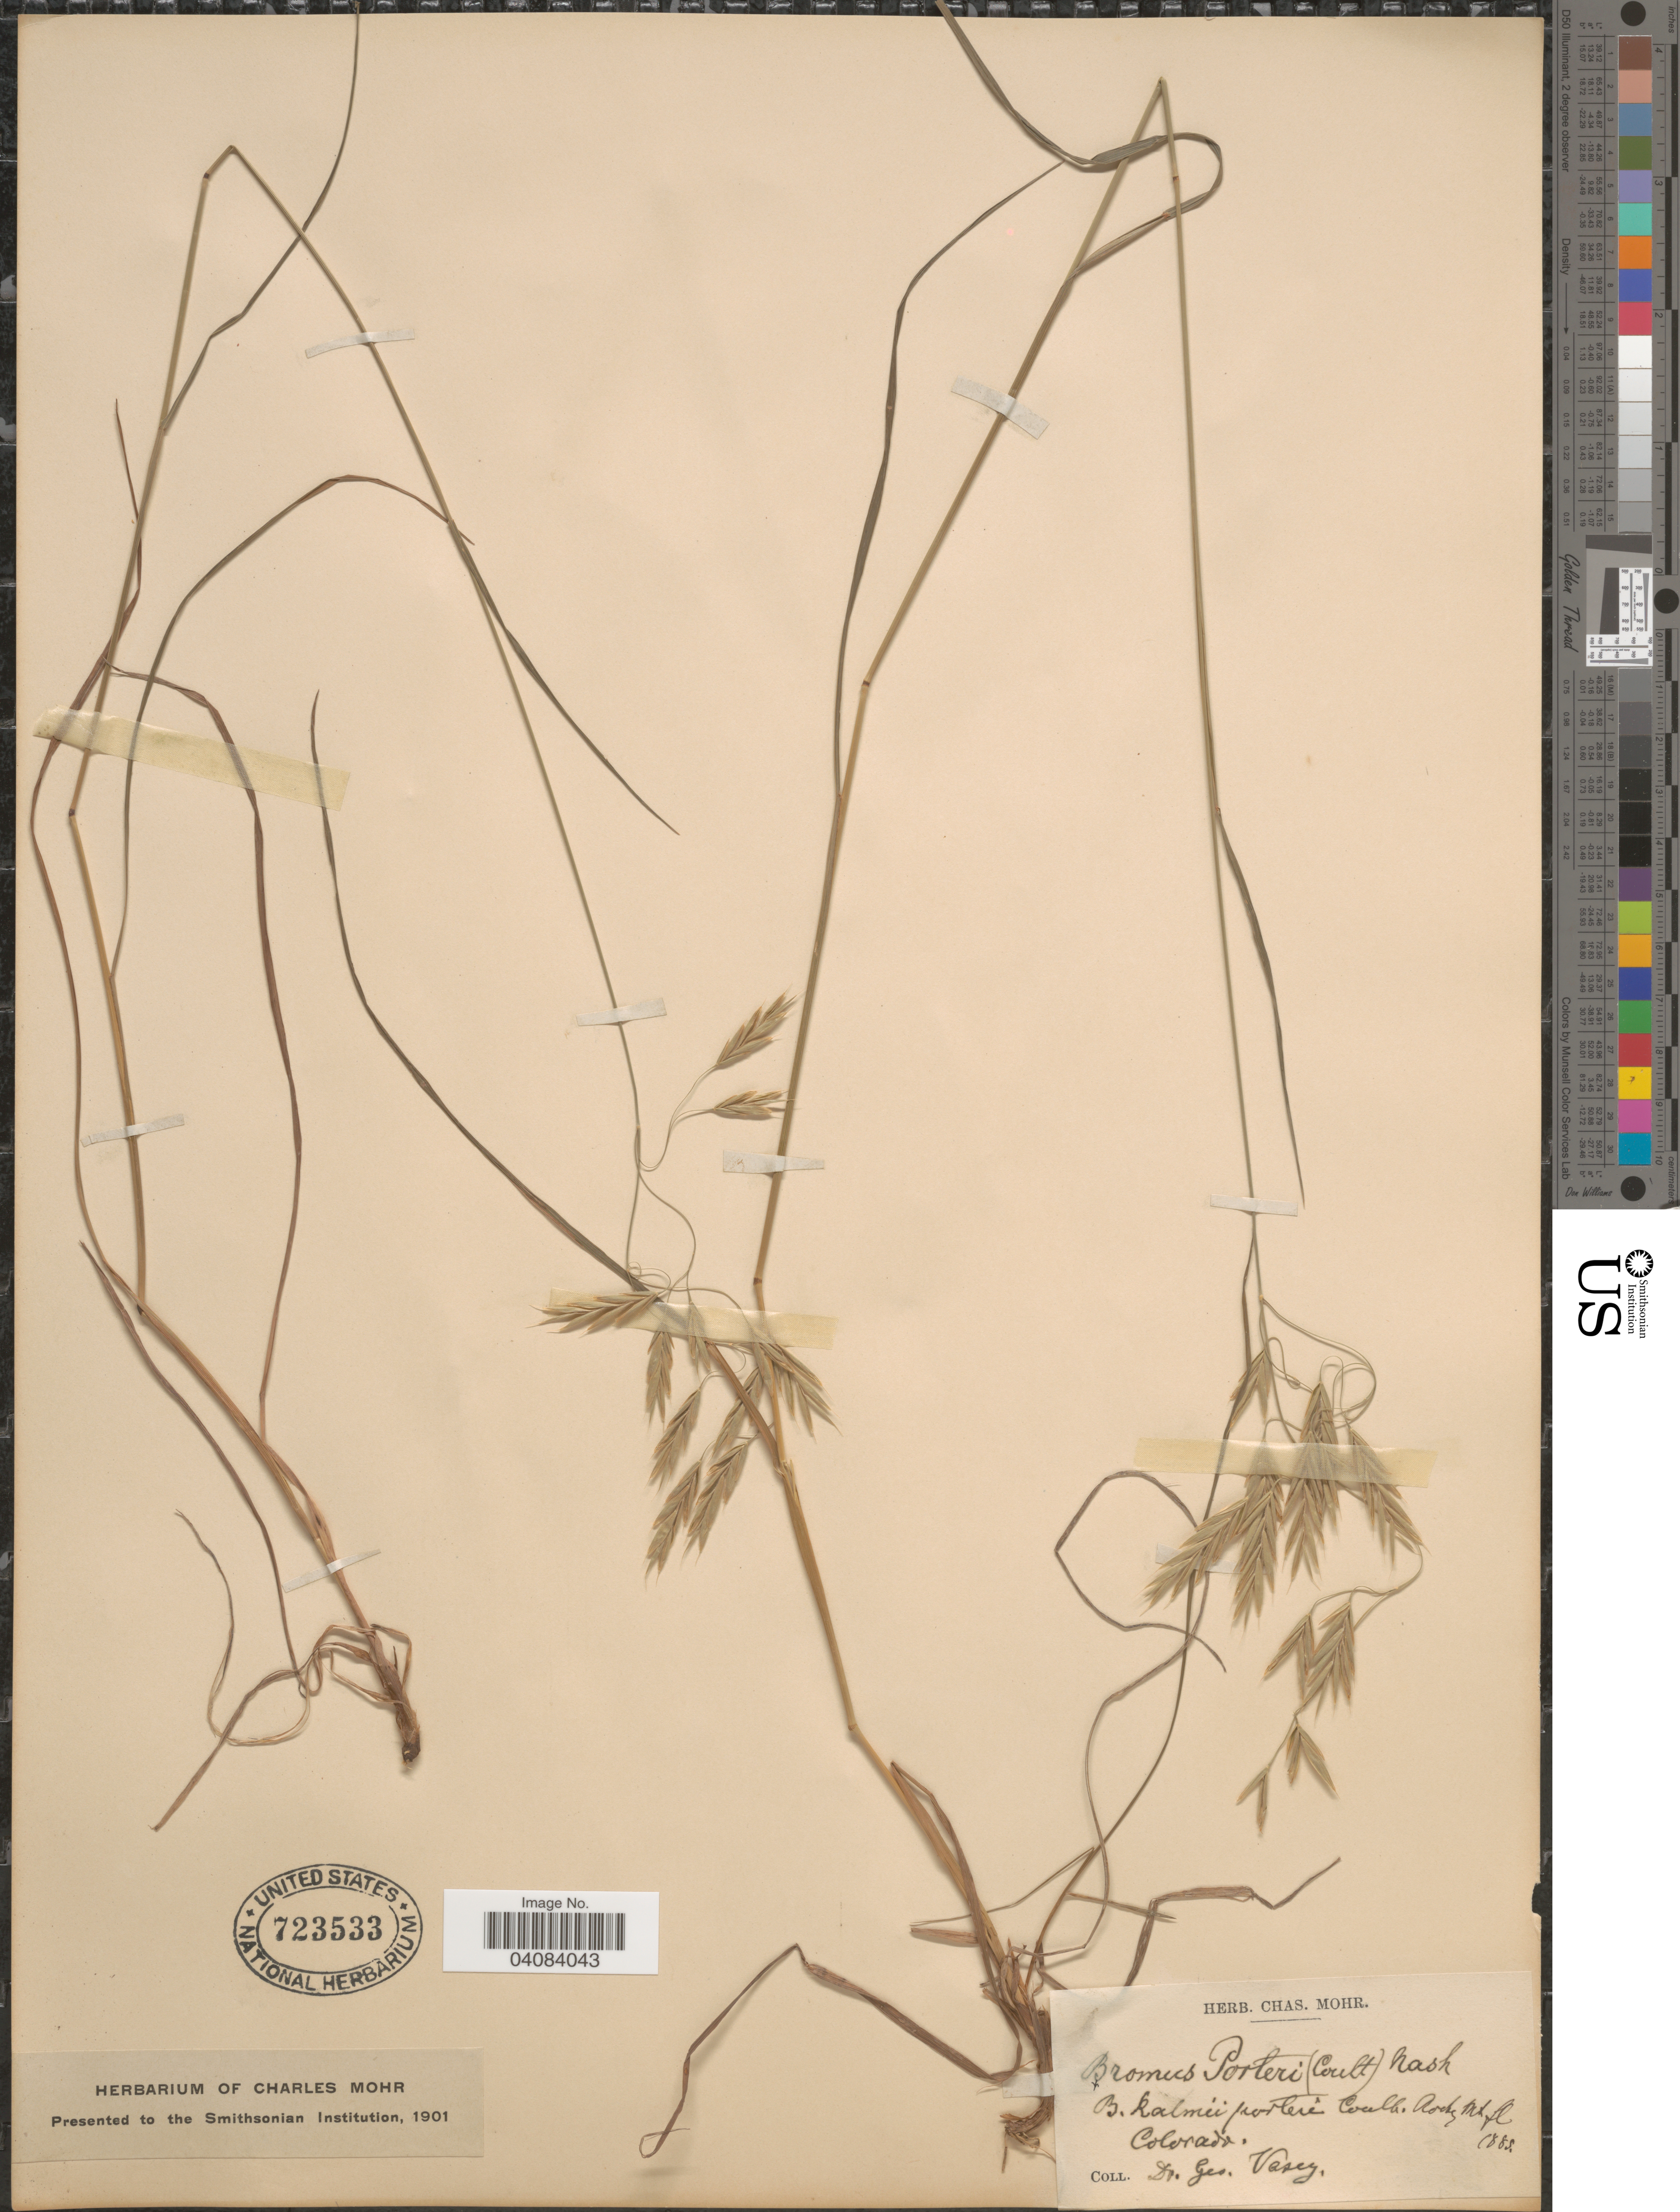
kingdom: Plantae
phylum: Tracheophyta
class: Liliopsida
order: Poales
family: Poaceae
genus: Bromus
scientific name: Bromus porteri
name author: (J.M. Coult.) Nash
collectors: G. Vasey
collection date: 1885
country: United States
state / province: Colorado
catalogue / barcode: US 723533